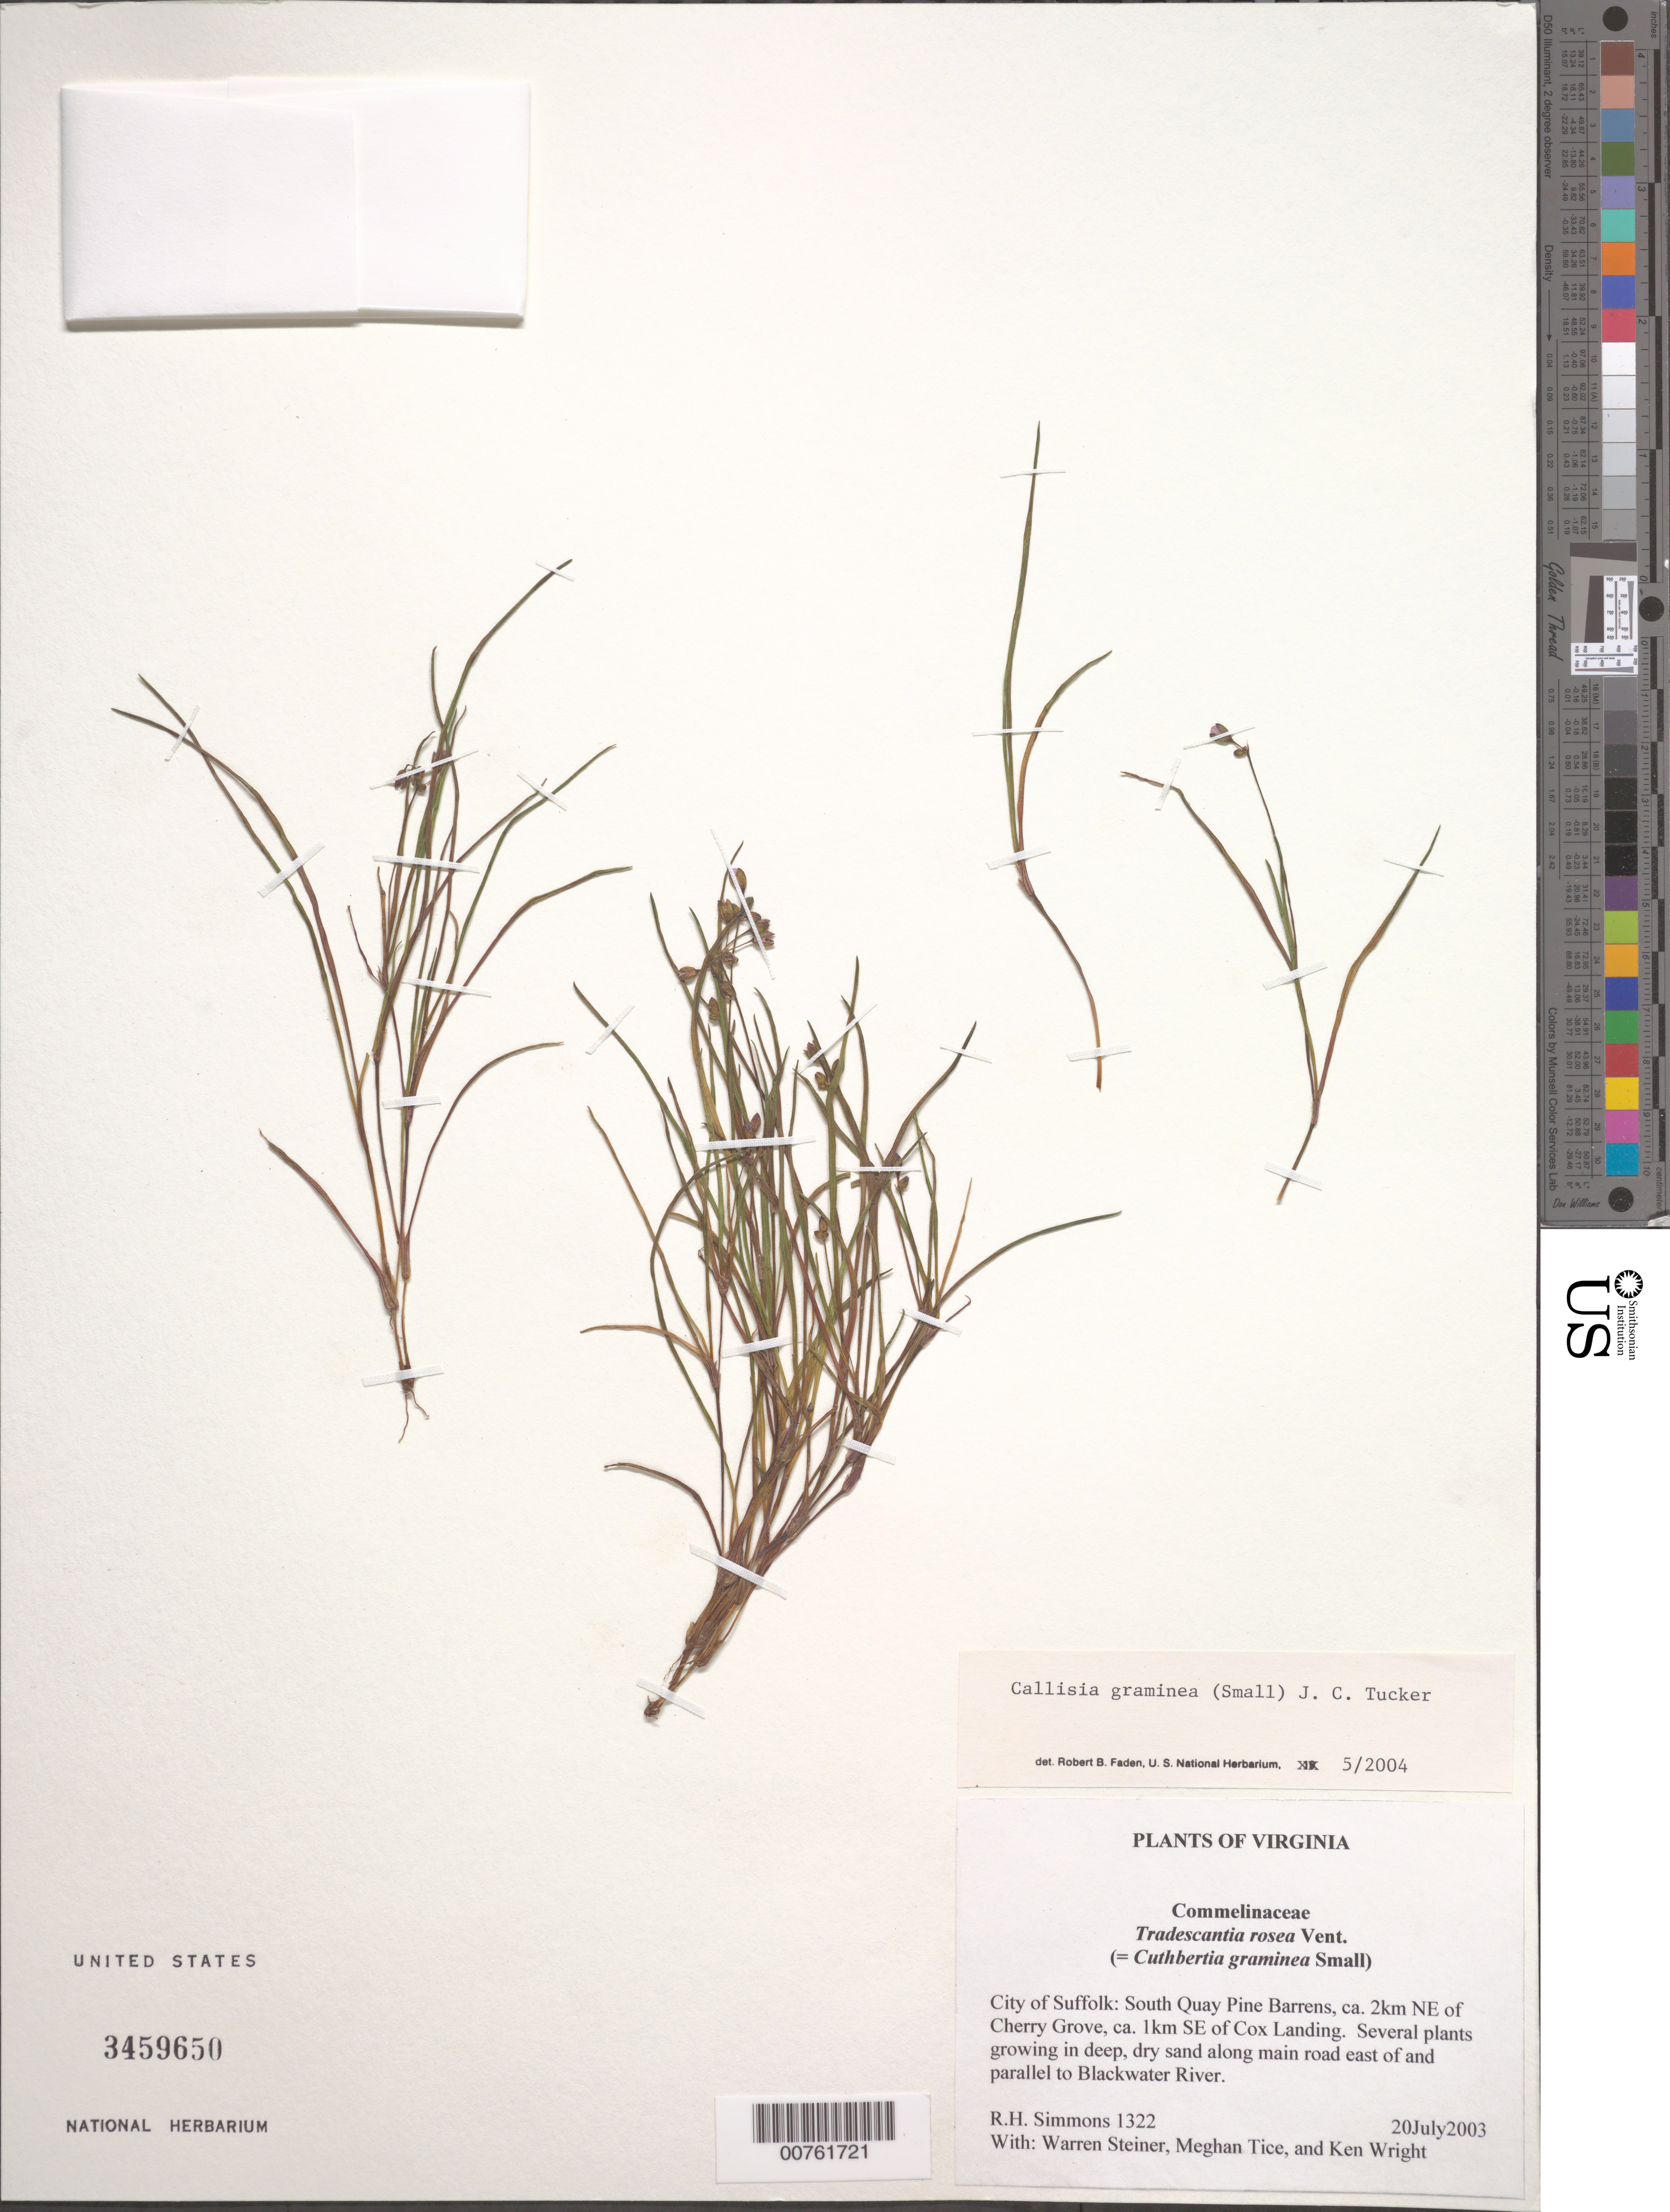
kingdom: Plantae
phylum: Tracheophyta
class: Liliopsida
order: Commelinales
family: Commelinaceae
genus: Cuthbertia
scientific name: Cuthbertia graminea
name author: Small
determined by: Strong, Mark T., (BOT), Smithsonian Institution - National Museum of Natural History (UNITED STATES)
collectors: R. H. Simmons, W. Steiner, M. Tice & K. Wright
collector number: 1322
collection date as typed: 20 Jul 2003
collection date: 2003-07-20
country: United States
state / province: Virginia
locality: South Quay Pine Barrens, ca. 2 km NE of Cherry Grove, ca. 1 km SE of Cox Landing.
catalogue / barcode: US 3459650